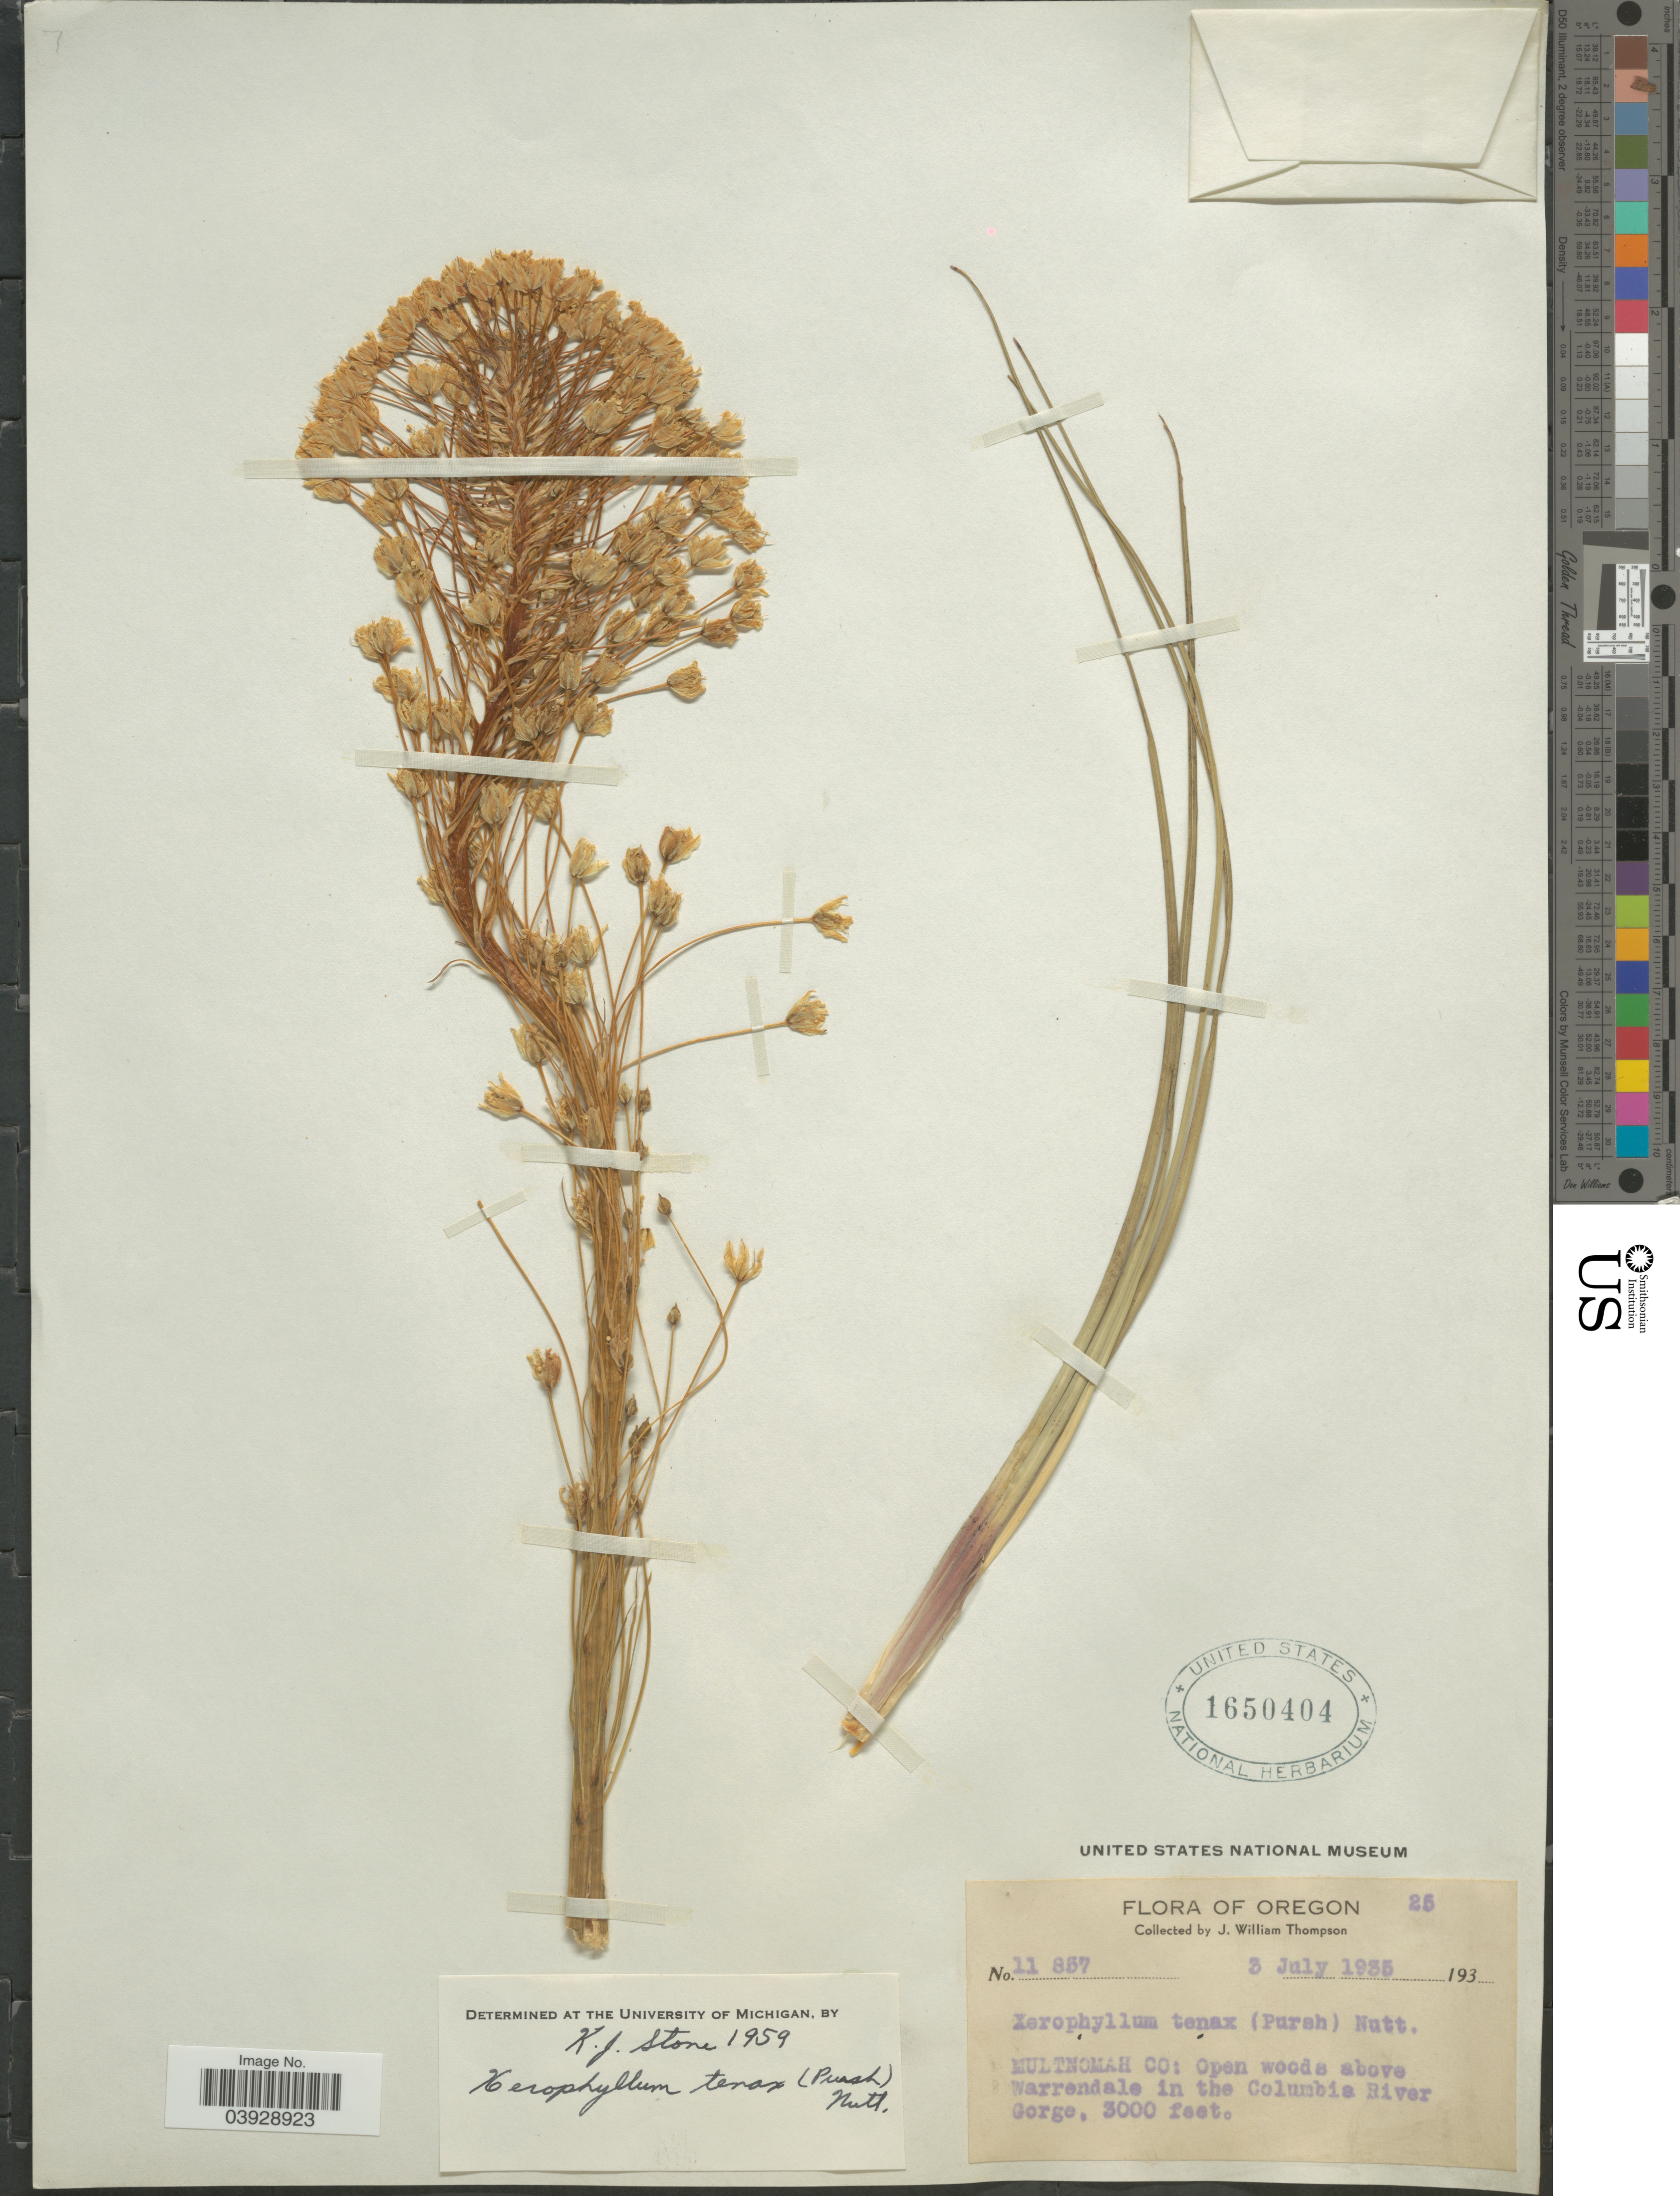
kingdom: Plantae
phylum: Tracheophyta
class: Liliopsida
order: Liliales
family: Melanthiaceae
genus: Xerophyllum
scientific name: Xerophyllum tenax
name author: (Pursh) Nutt.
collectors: J. W. Thompson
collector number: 11857*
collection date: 1935-07-03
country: United States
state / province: Oregon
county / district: Multnomah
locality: Multnomah Co: Open woods above Warrendale in the Columbia River Gorge.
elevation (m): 914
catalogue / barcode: US 1650404